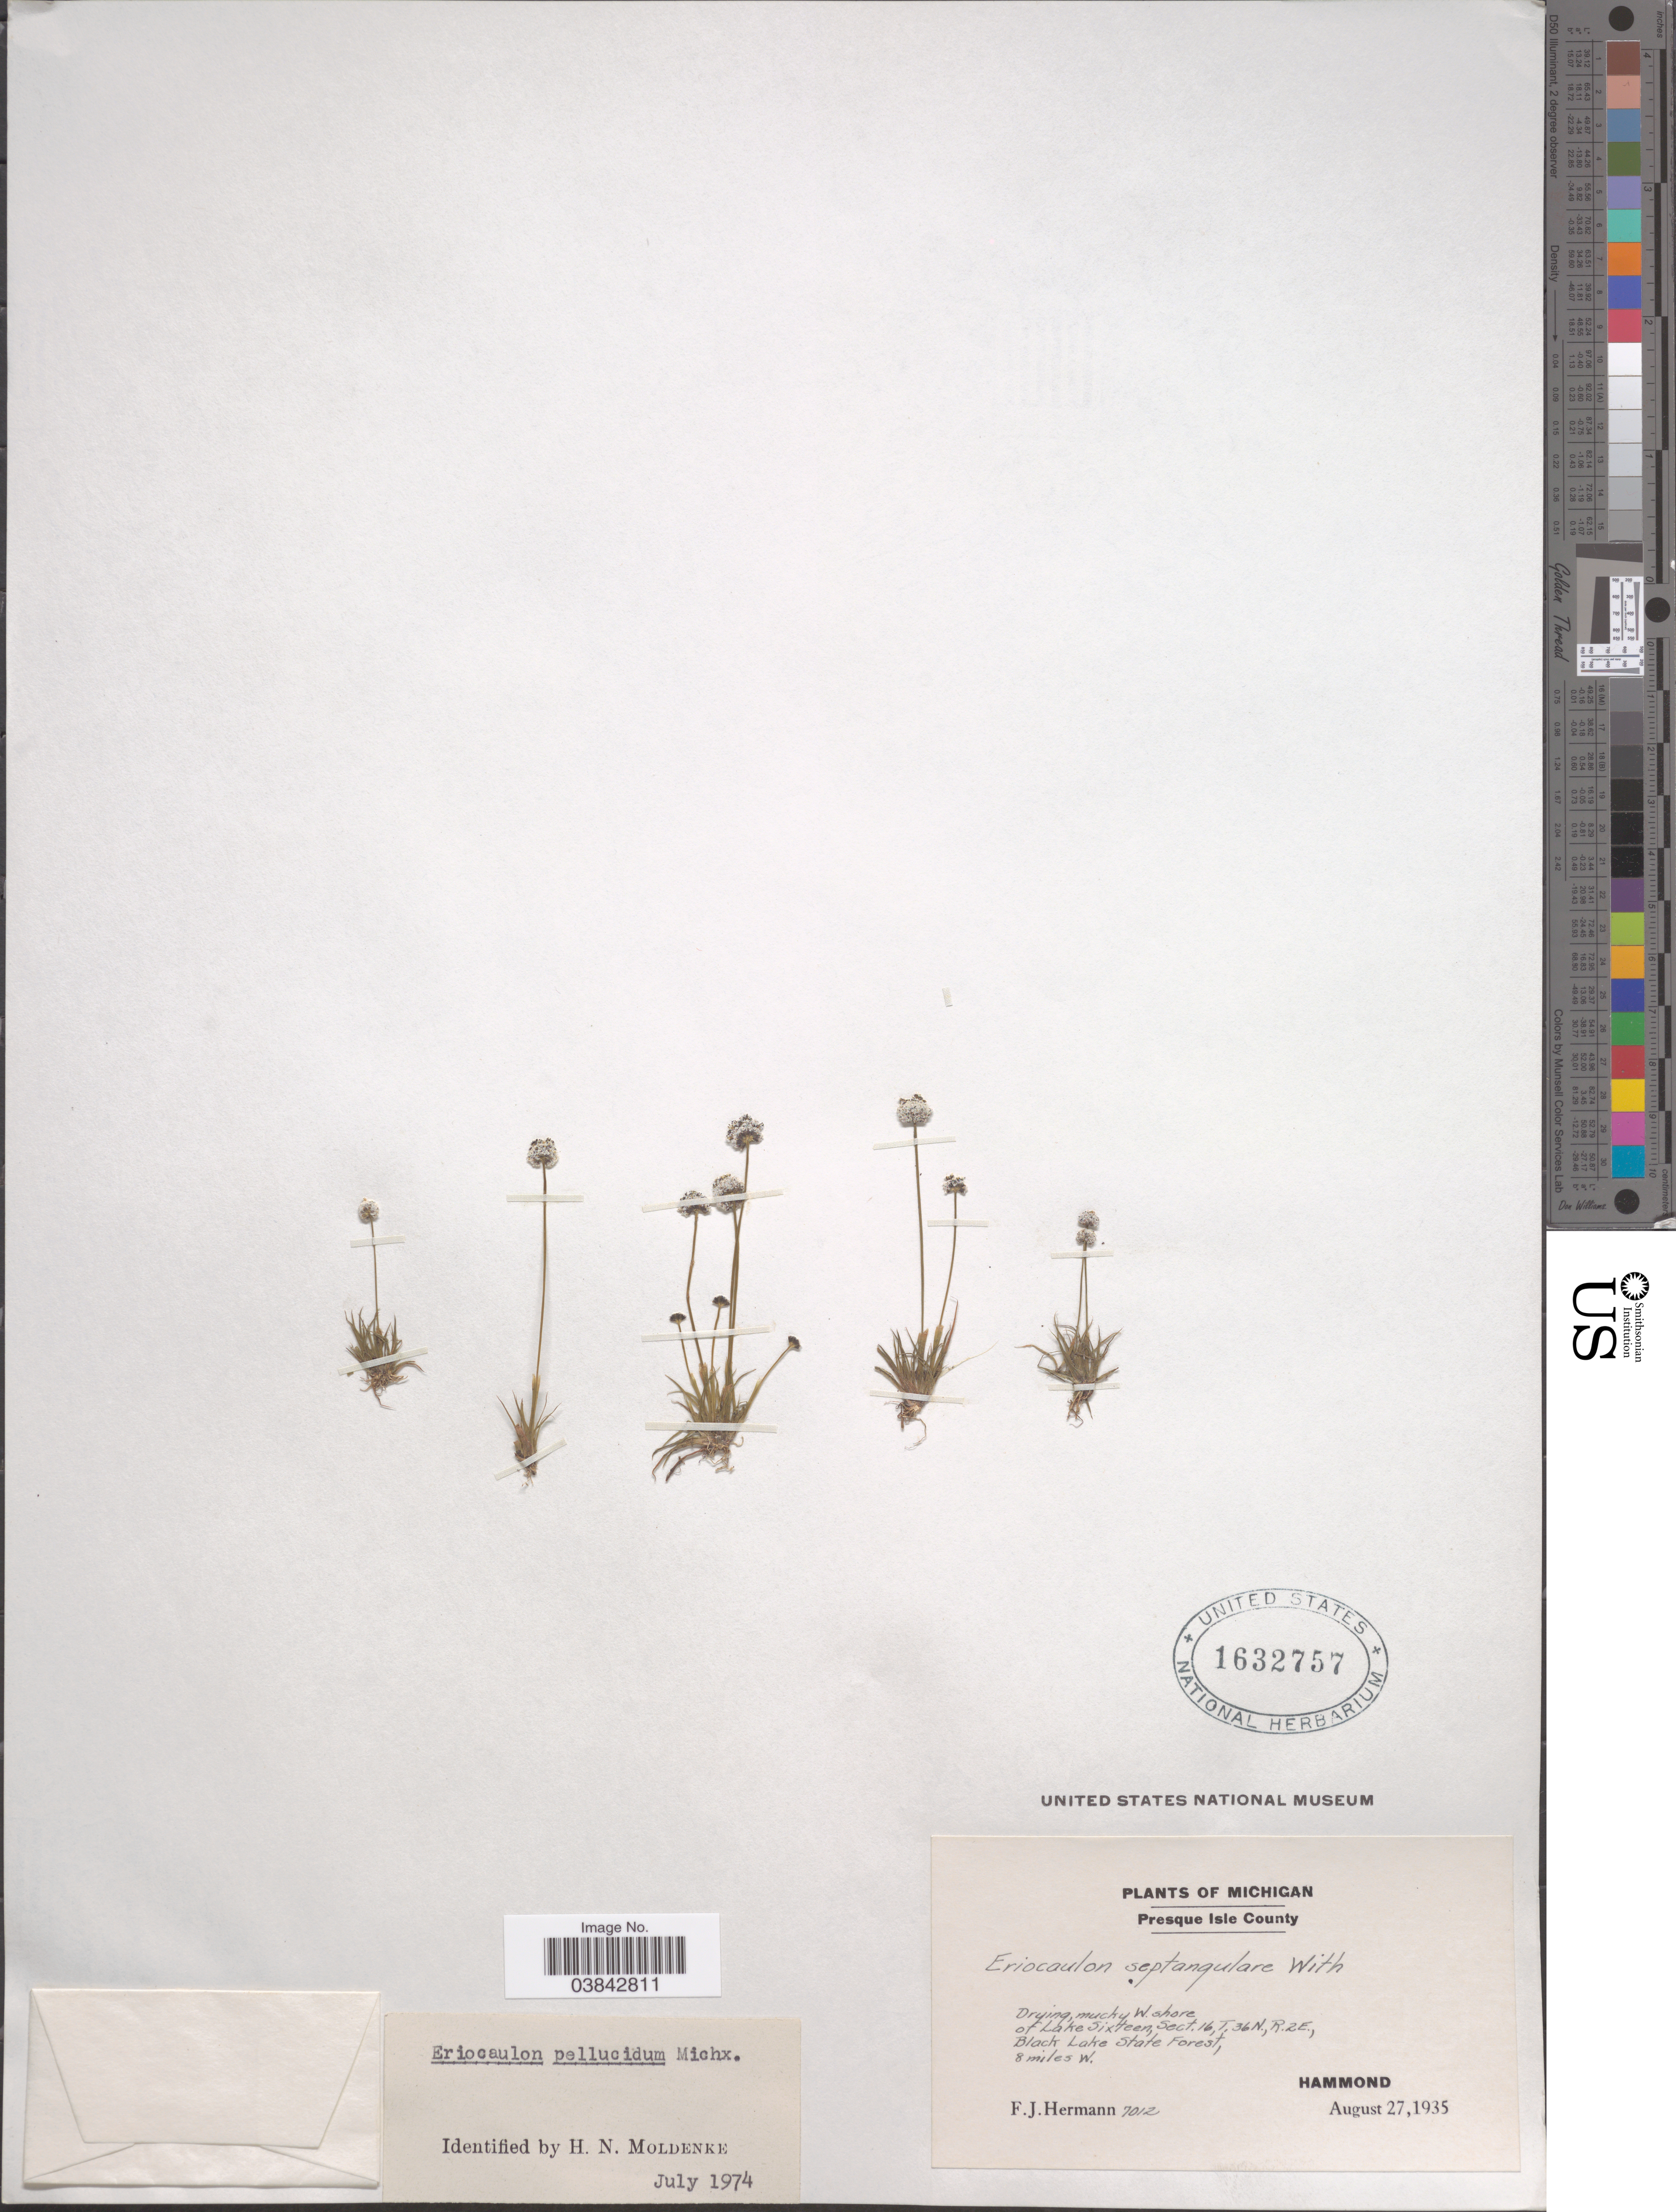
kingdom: Plantae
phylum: Tracheophyta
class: Liliopsida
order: Poales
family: Eriocaulaceae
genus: Eriocaulon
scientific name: Eriocaulon aquaticum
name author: (Hill) Druce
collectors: F. J. Hermann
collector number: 7012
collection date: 1935-08-27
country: United States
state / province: Michigan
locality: Presque Isle County. Drying, mucky W. Shore of Lake Sixteen, Sect. 16, T. 36 N., R. 2 E., Black Lake State Forest, 8 miles W. Hammond.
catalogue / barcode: US 1632757